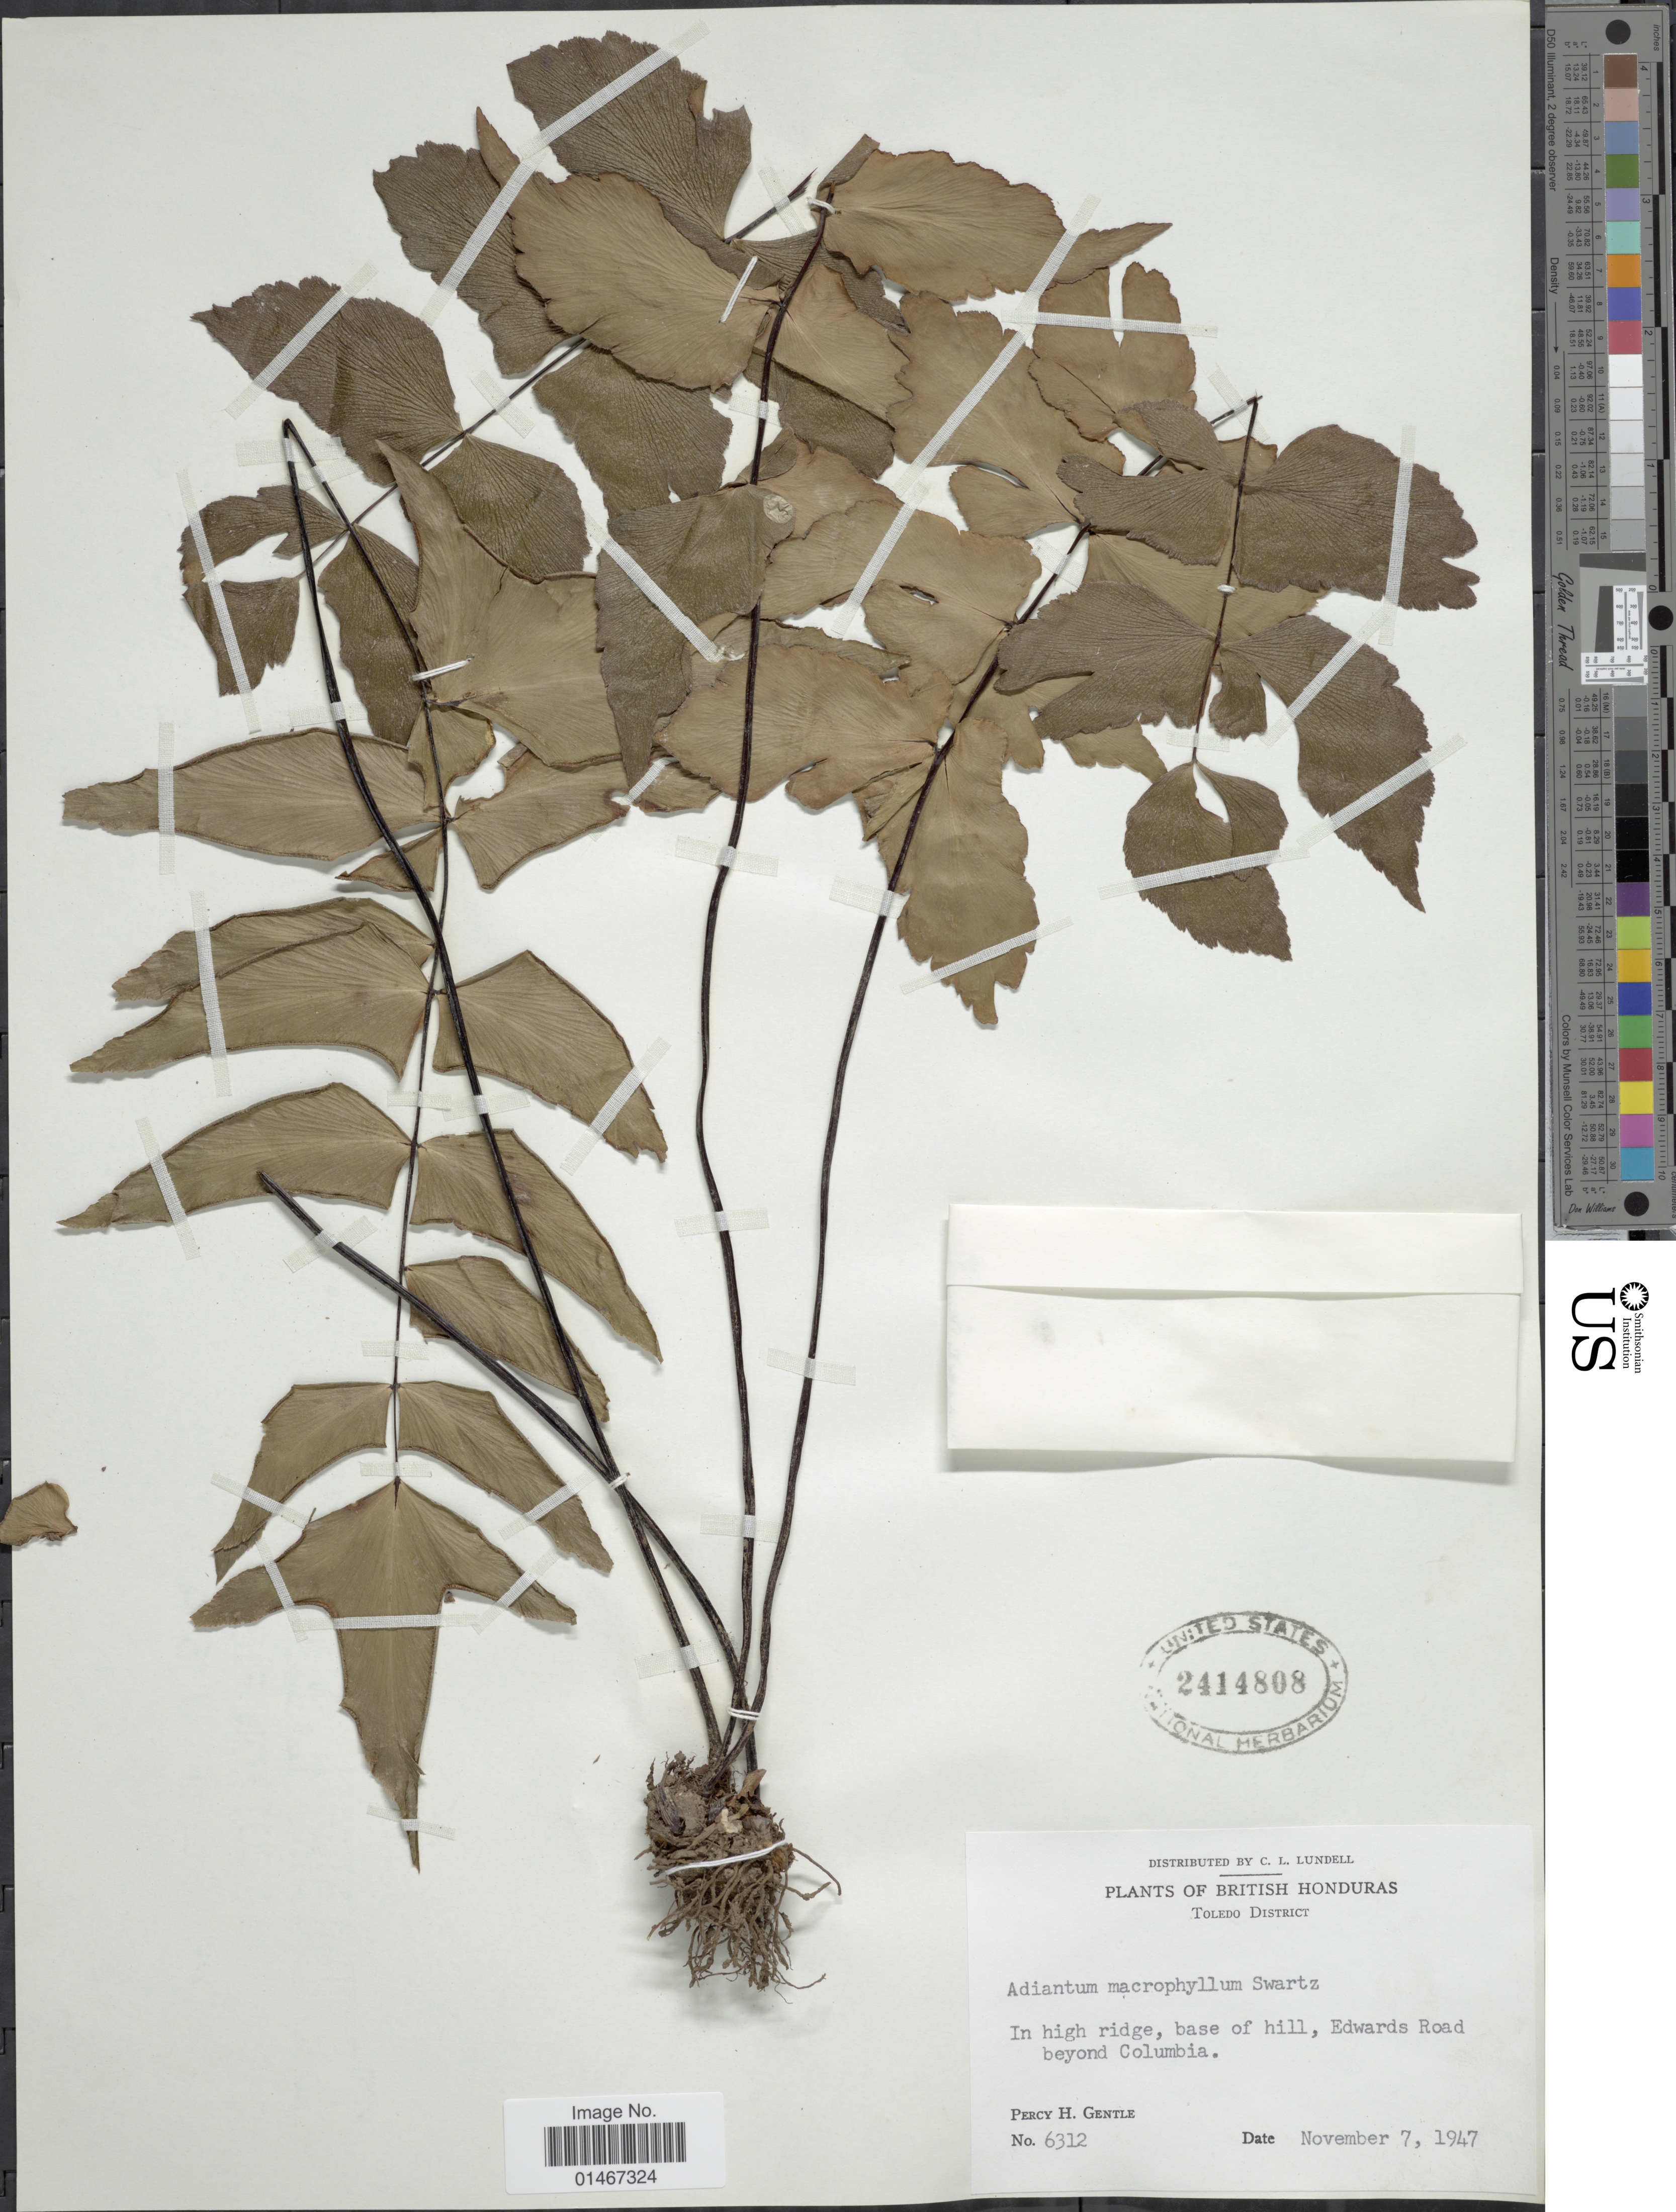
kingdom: Plantae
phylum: Tracheophyta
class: Polypodiopsida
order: Polypodiales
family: Pteridaceae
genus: Adiantum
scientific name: Adiantum macrophyllum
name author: Sw.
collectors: P. H. Gentle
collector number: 6312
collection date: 1947-11-07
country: Belize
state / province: Toledo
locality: British Honduras. Toledo District. In high ridge, base of hill, Edwards Road beyond Columbia.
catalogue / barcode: US 2414808